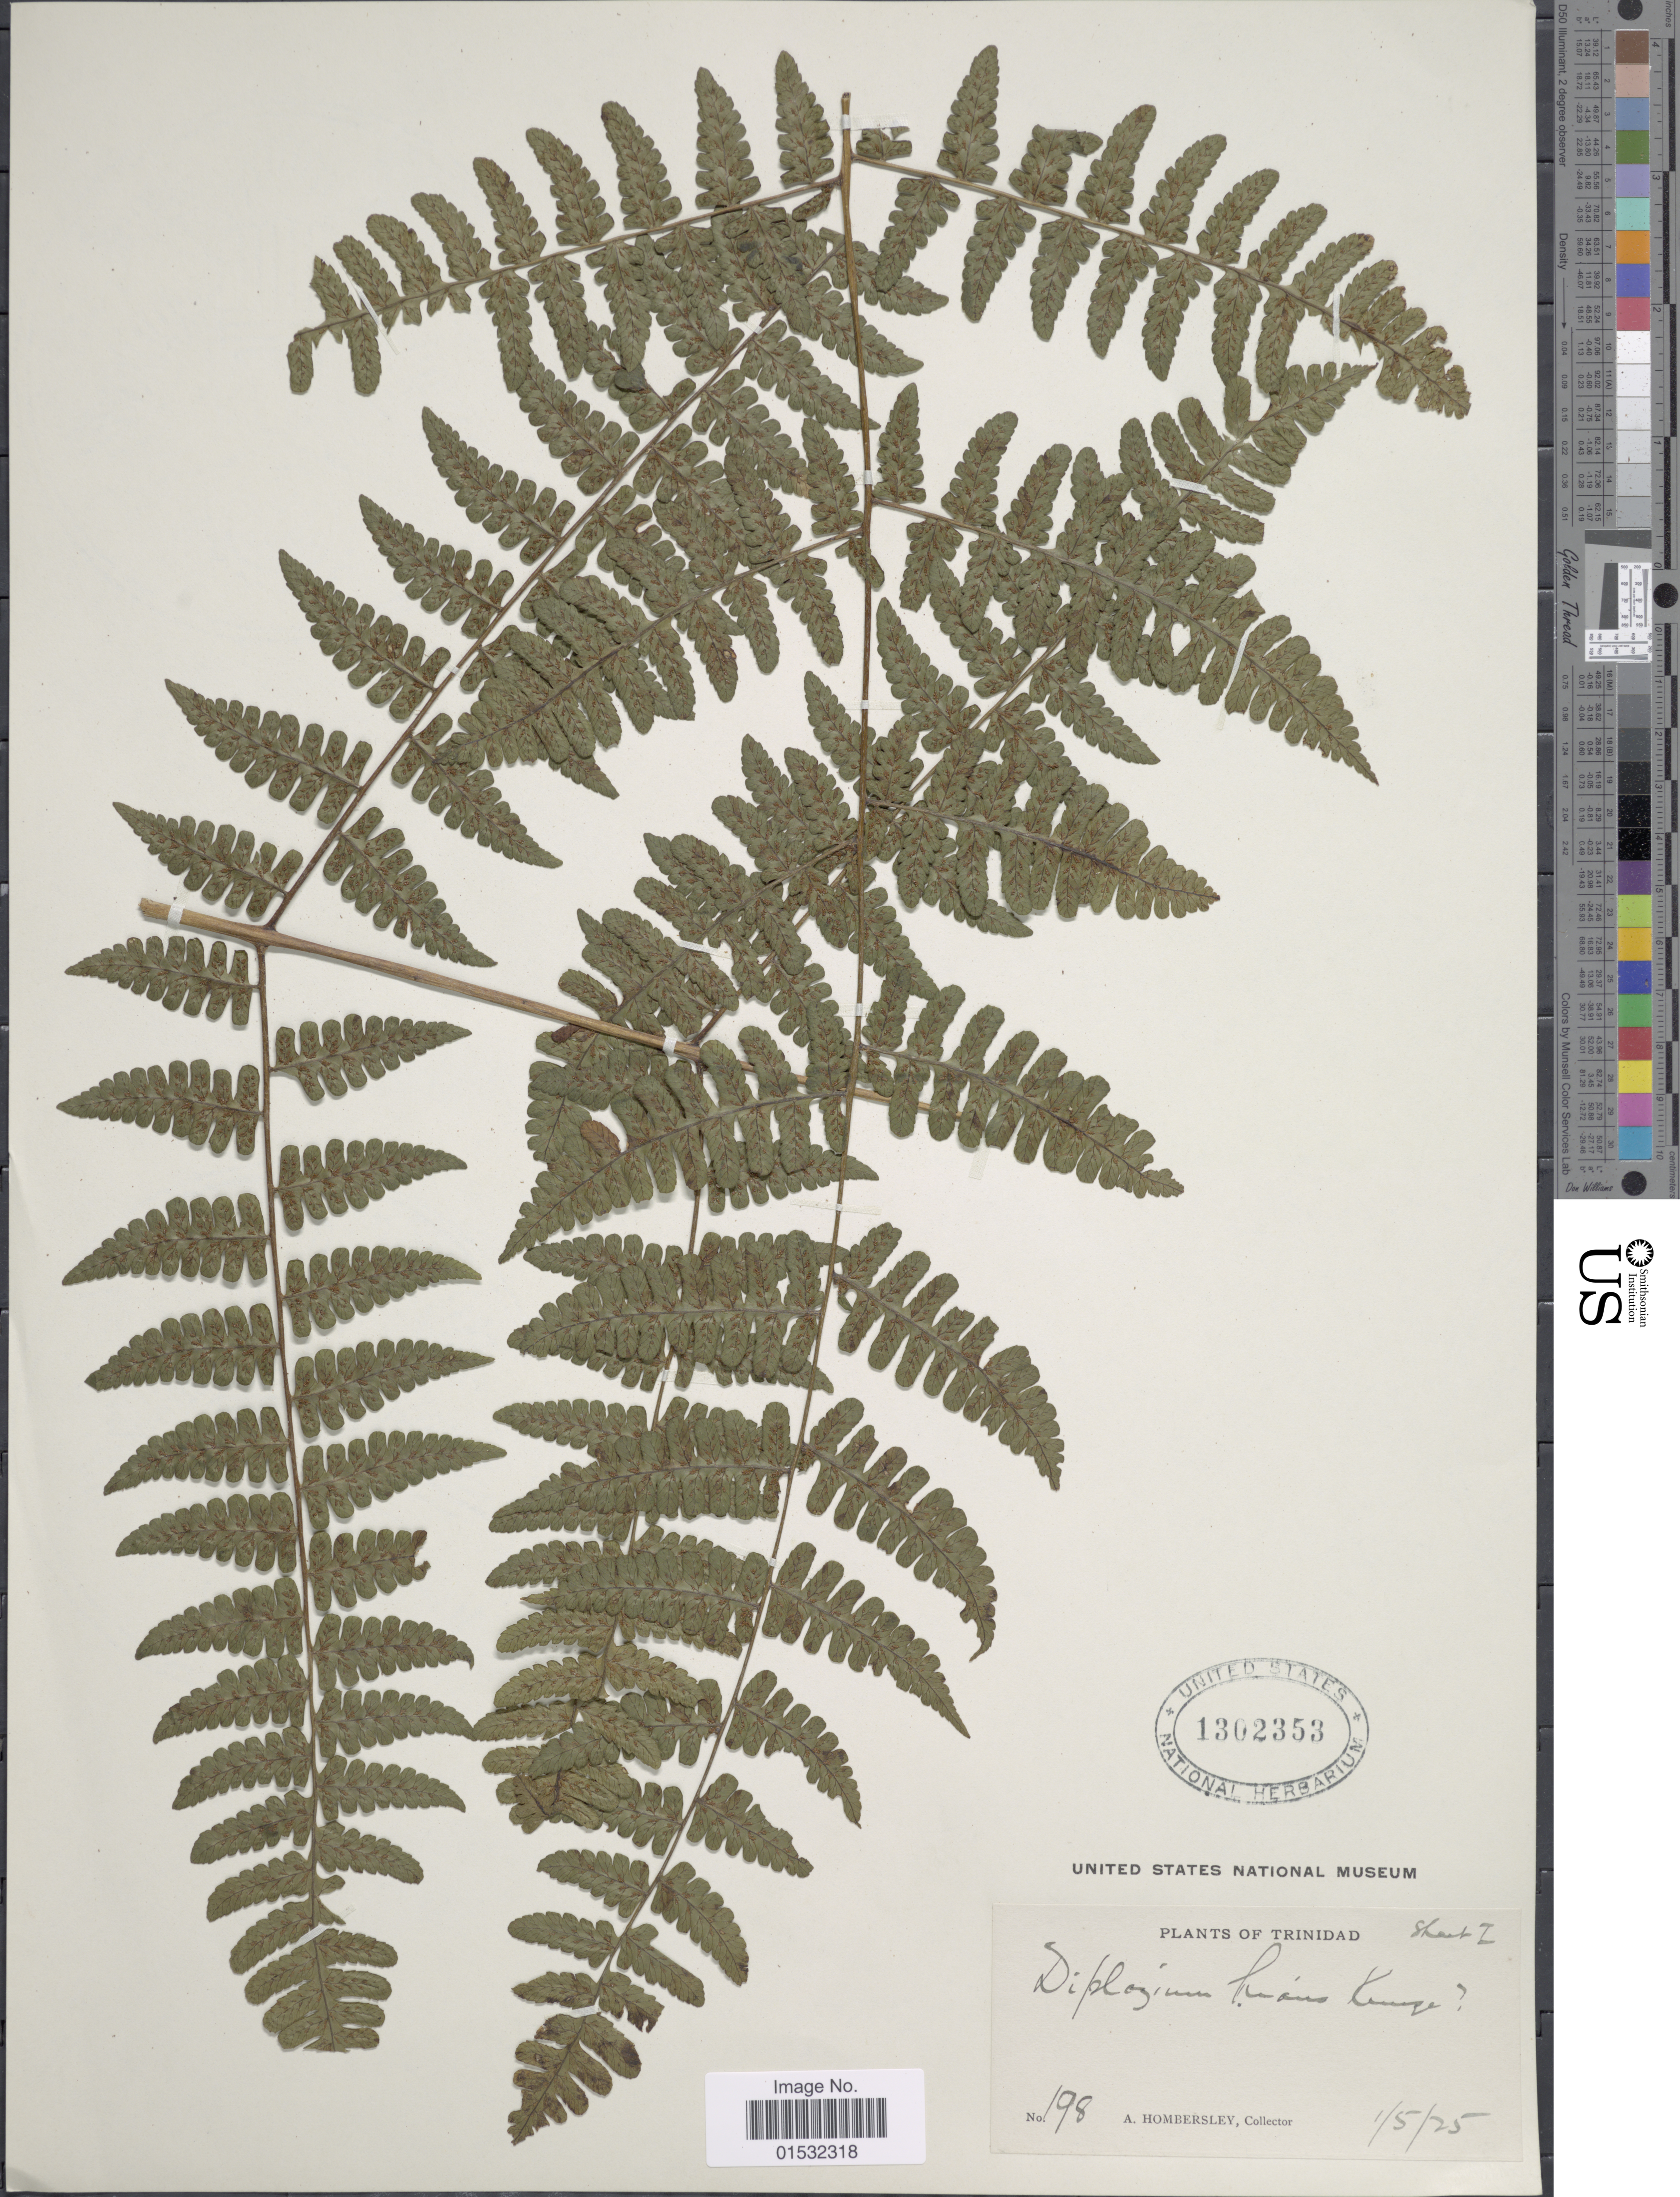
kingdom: Plantae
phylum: Tracheophyta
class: Polypodiopsida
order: Polypodiales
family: Athyriaceae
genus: Diplazium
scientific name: Diplazium hians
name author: Kunze ex Klotzsch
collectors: A. Hombersley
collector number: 198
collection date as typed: Transcribed d/m/y: 1/5/25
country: Trinidad and Tobago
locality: Trinidad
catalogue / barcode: US 1302353